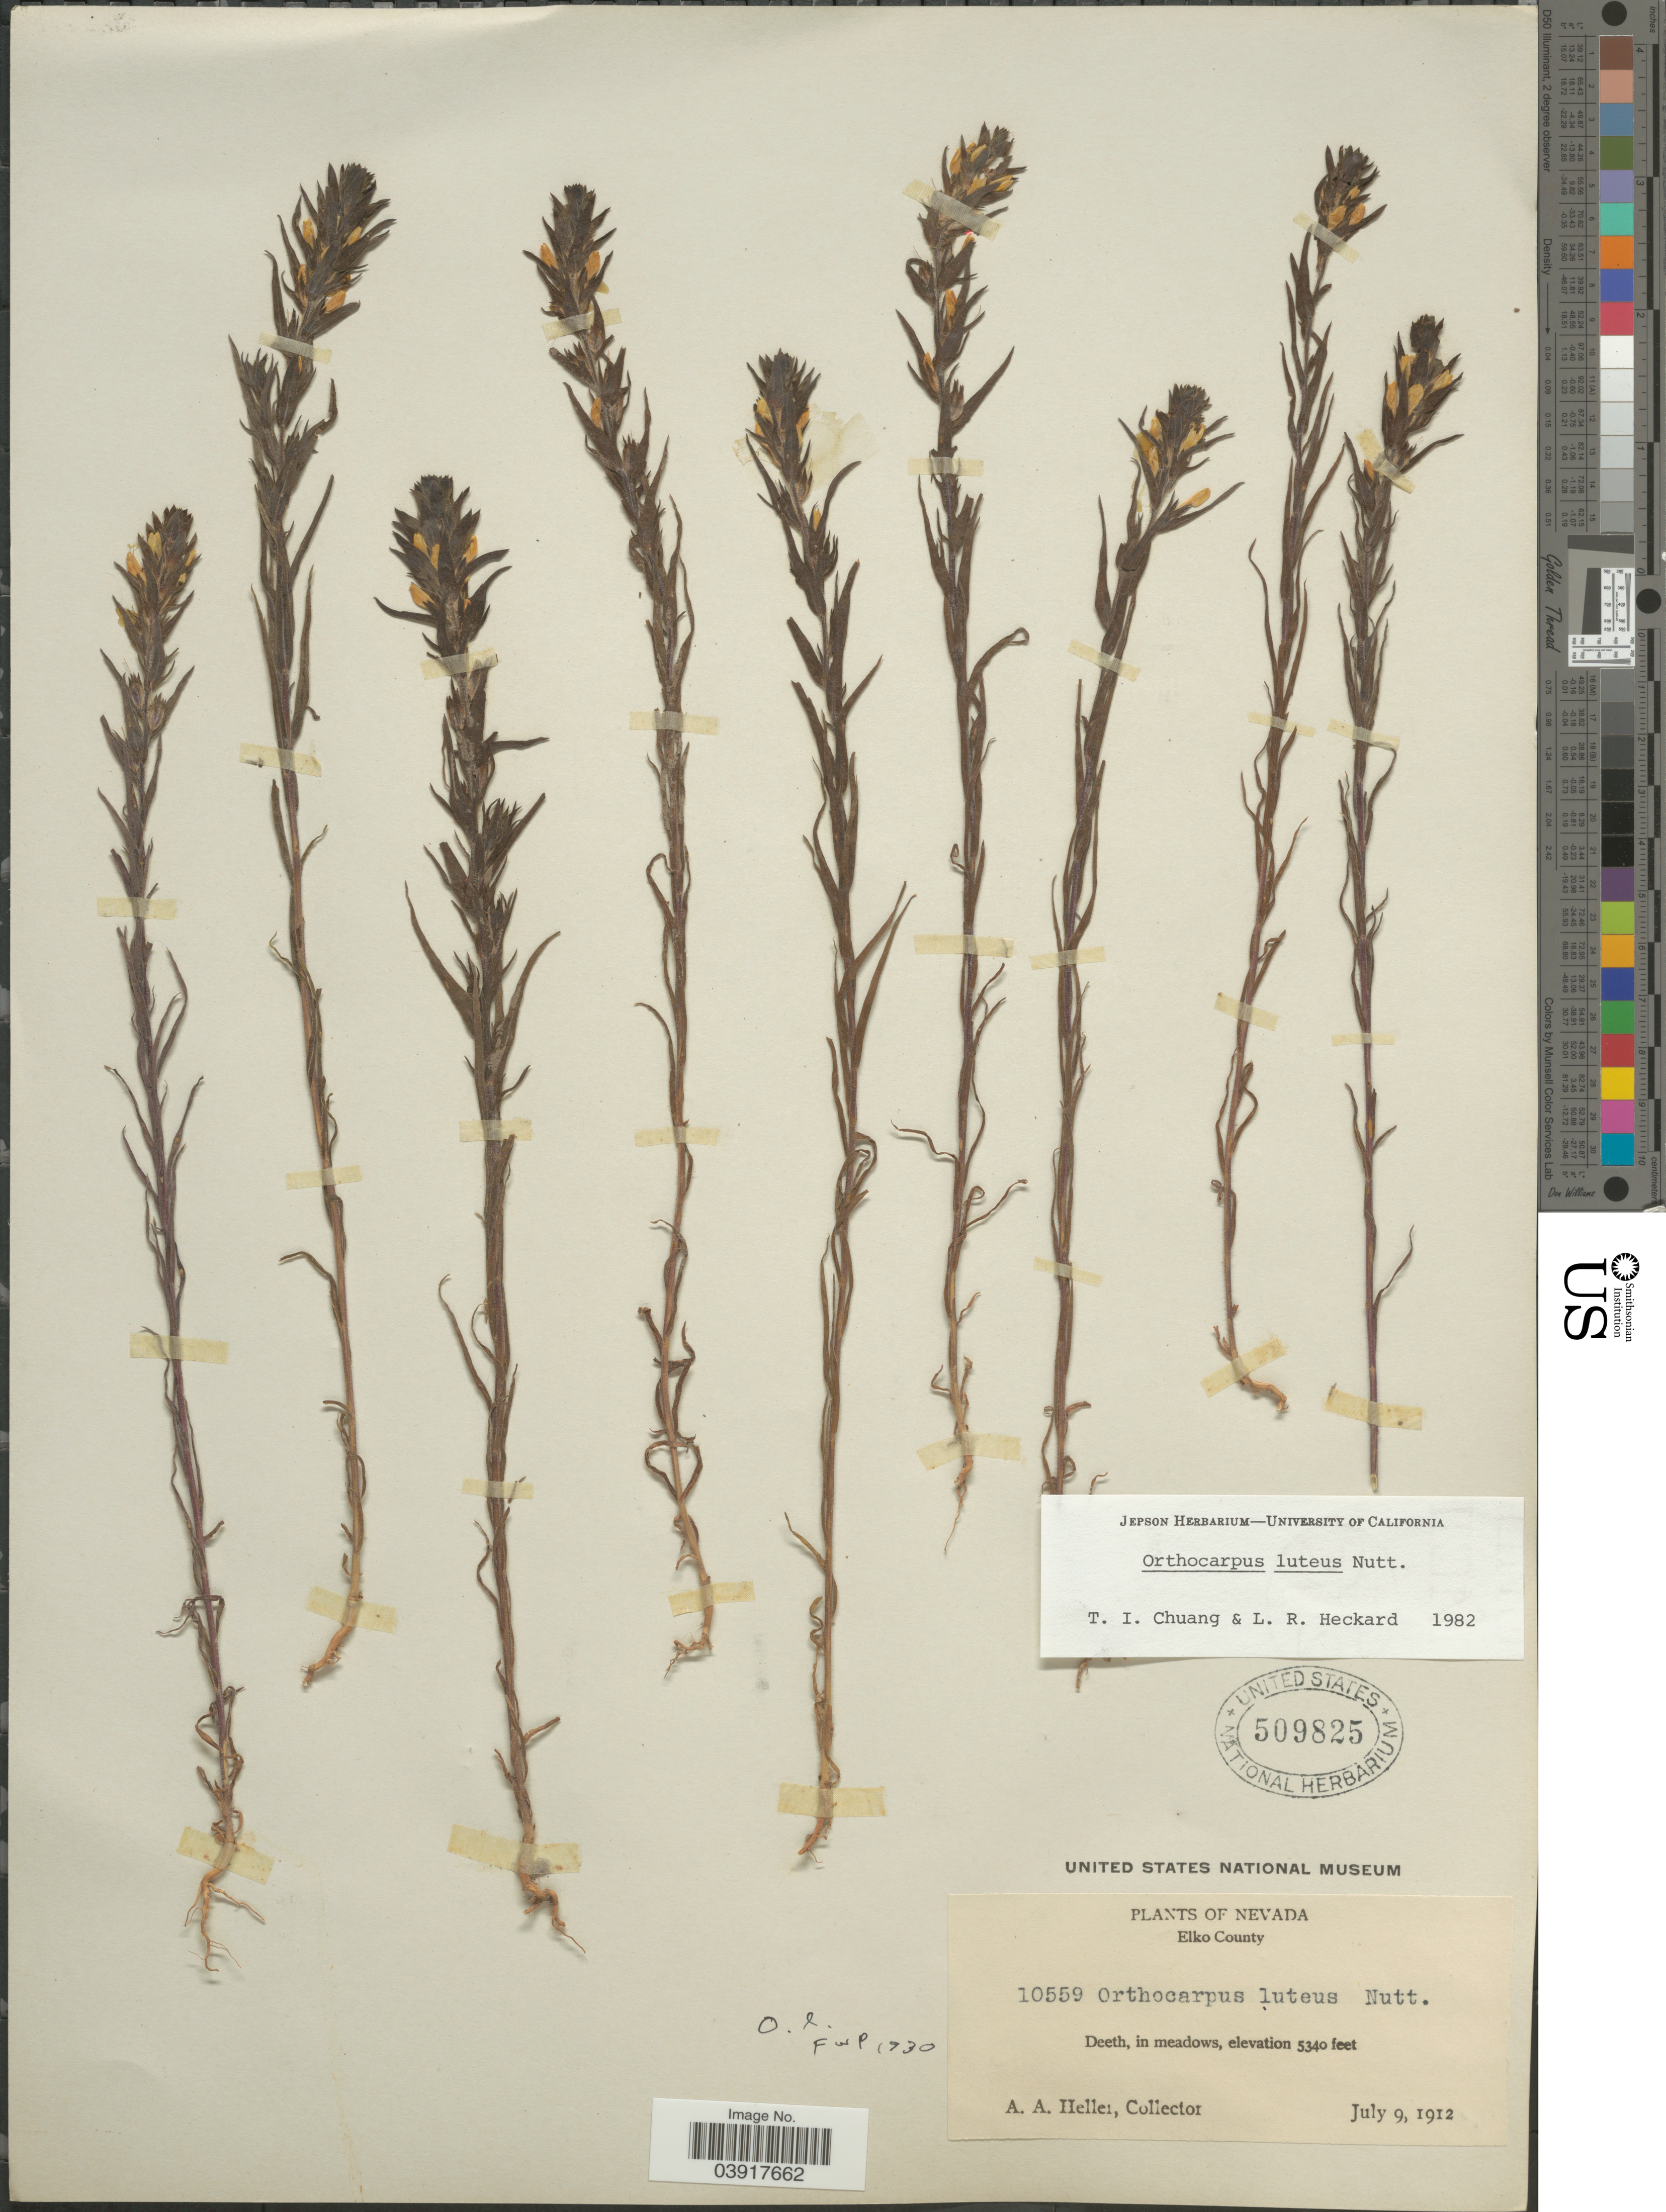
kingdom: Plantae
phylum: Tracheophyta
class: Magnoliopsida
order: Lamiales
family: Orobanchaceae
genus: Orthocarpus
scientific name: Orthocarpus luteus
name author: Nutt.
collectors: A. A. Heller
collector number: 10559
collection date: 1912-07-09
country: United States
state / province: Nevada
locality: Elko County. Deeth.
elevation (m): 1628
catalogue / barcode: US 509825